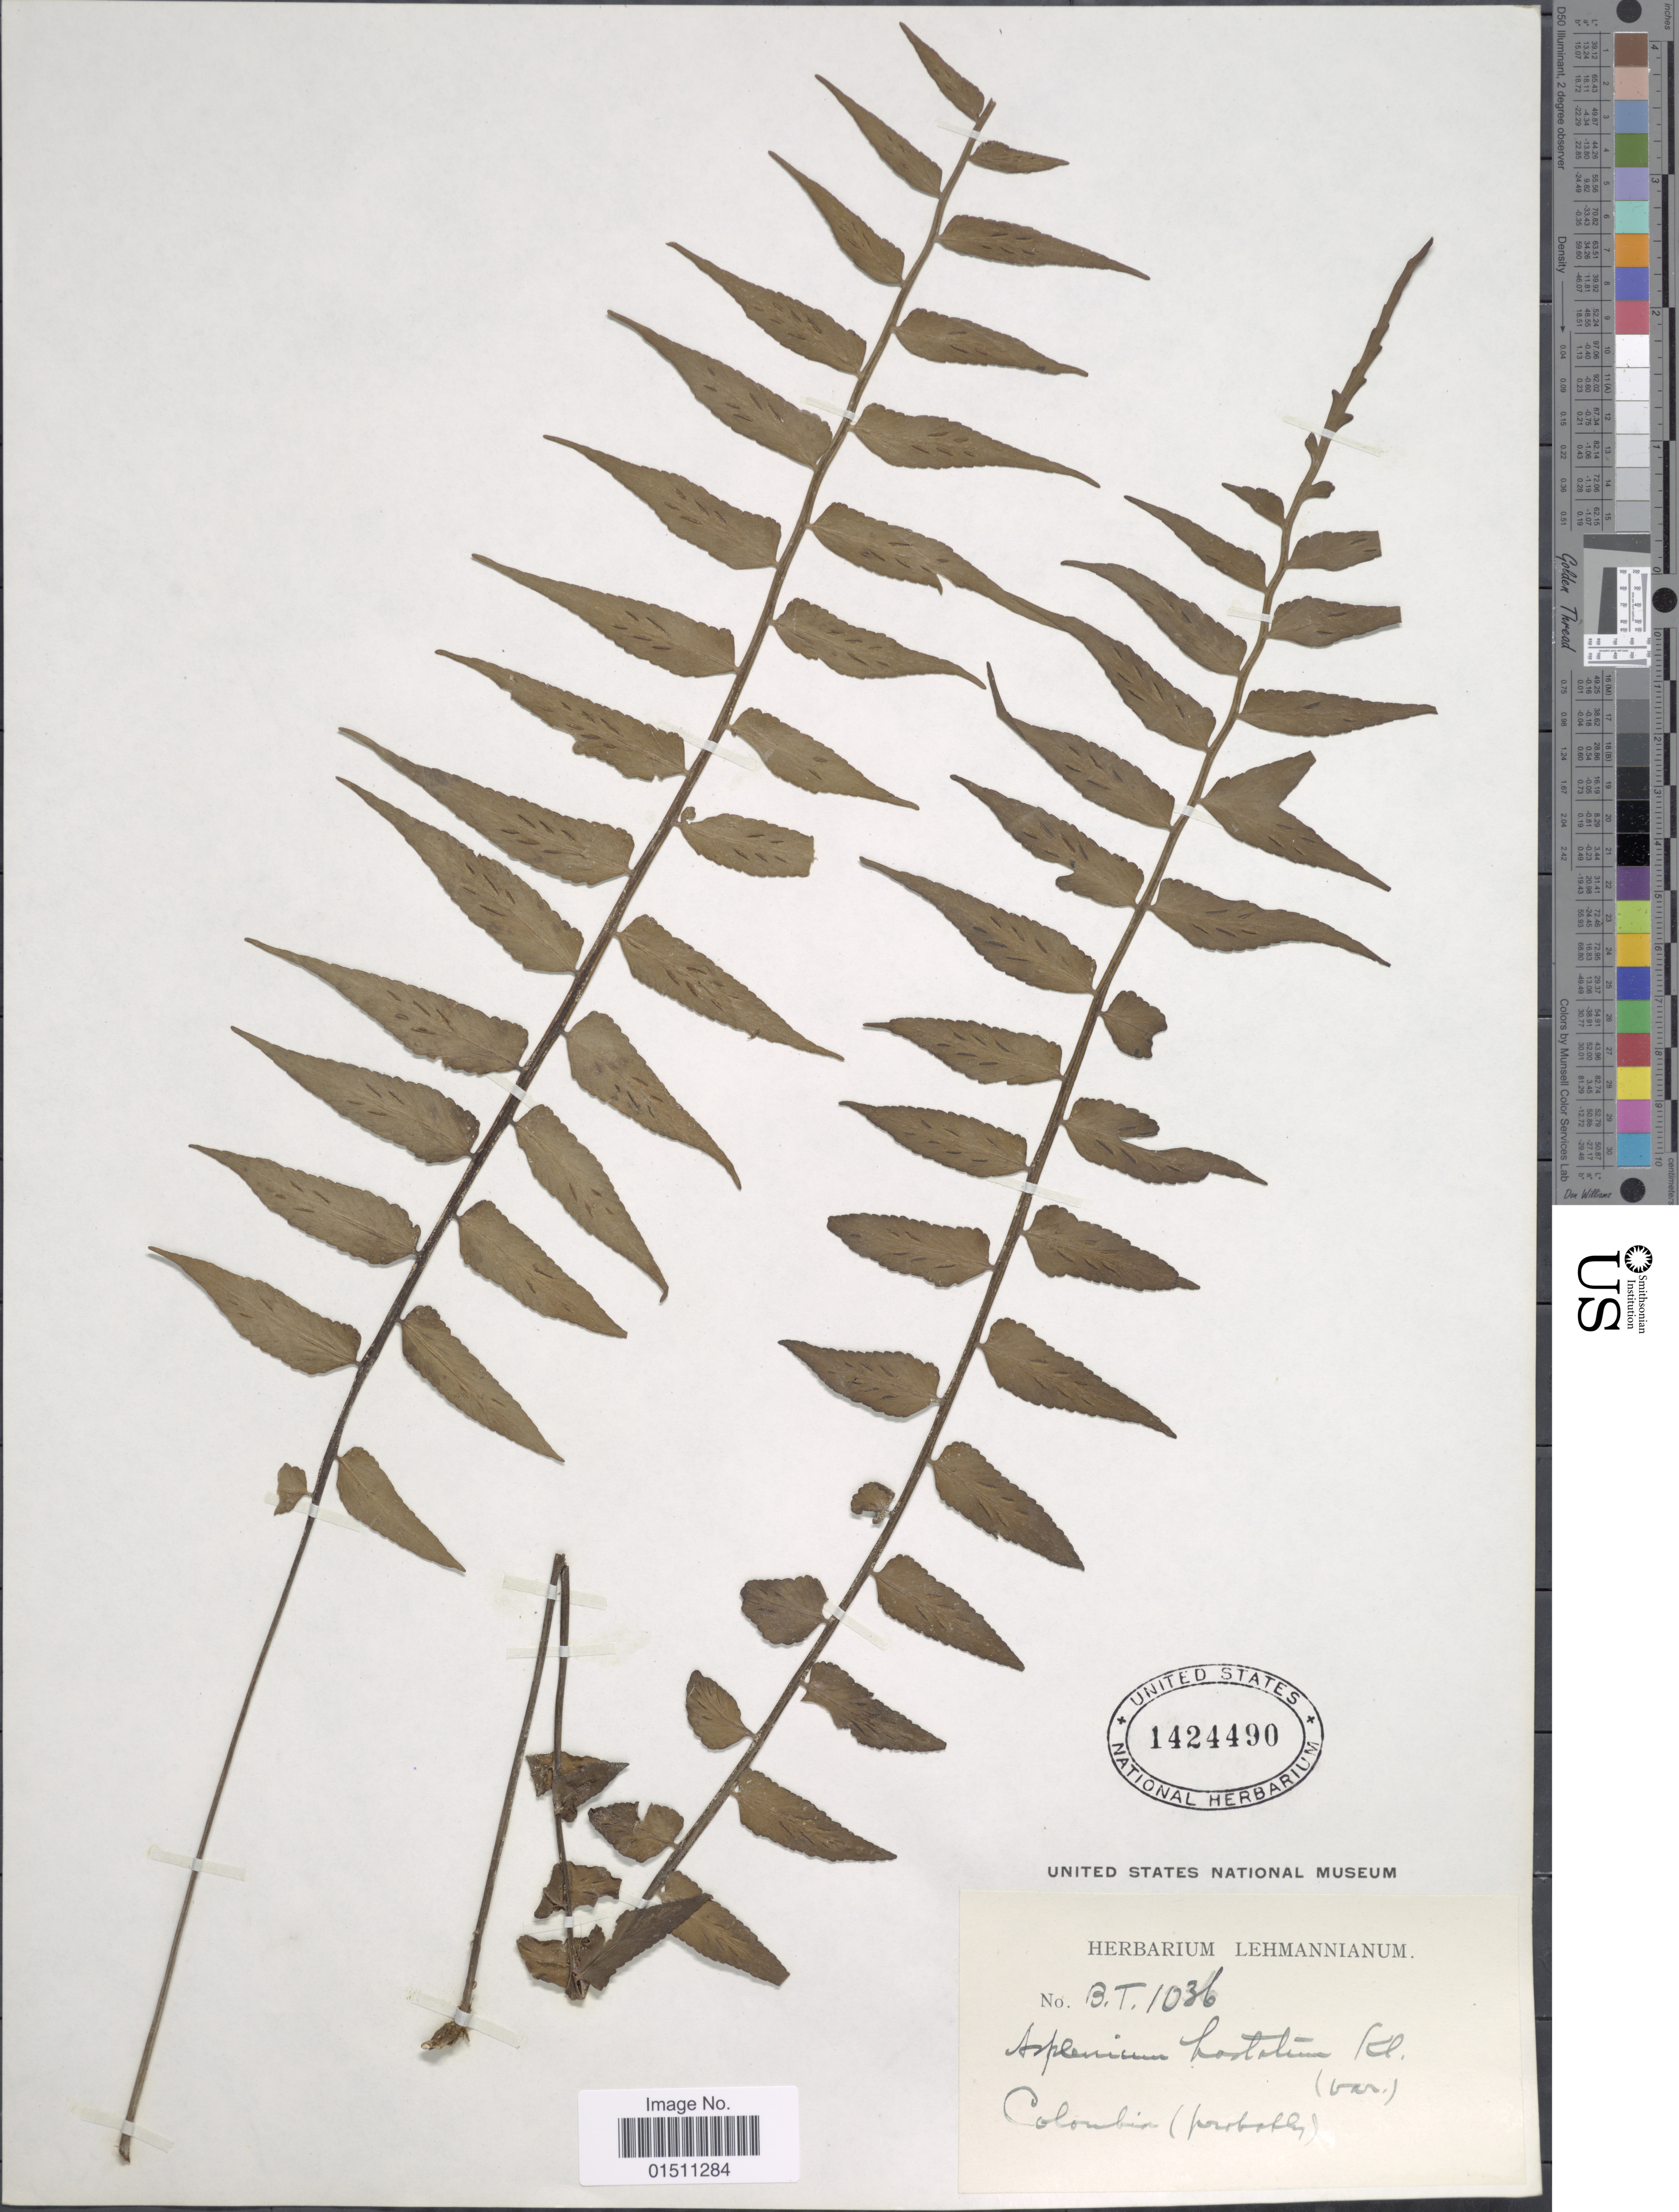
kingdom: Plantae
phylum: Tracheophyta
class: Polypodiopsida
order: Polypodiales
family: Aspleniaceae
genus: Asplenium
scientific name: Asplenium hastatum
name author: Klotzsch ex Kunze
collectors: ex herb. Lehmannianum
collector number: B.T.1036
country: Colombia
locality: Colombia.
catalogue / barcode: US 1424490